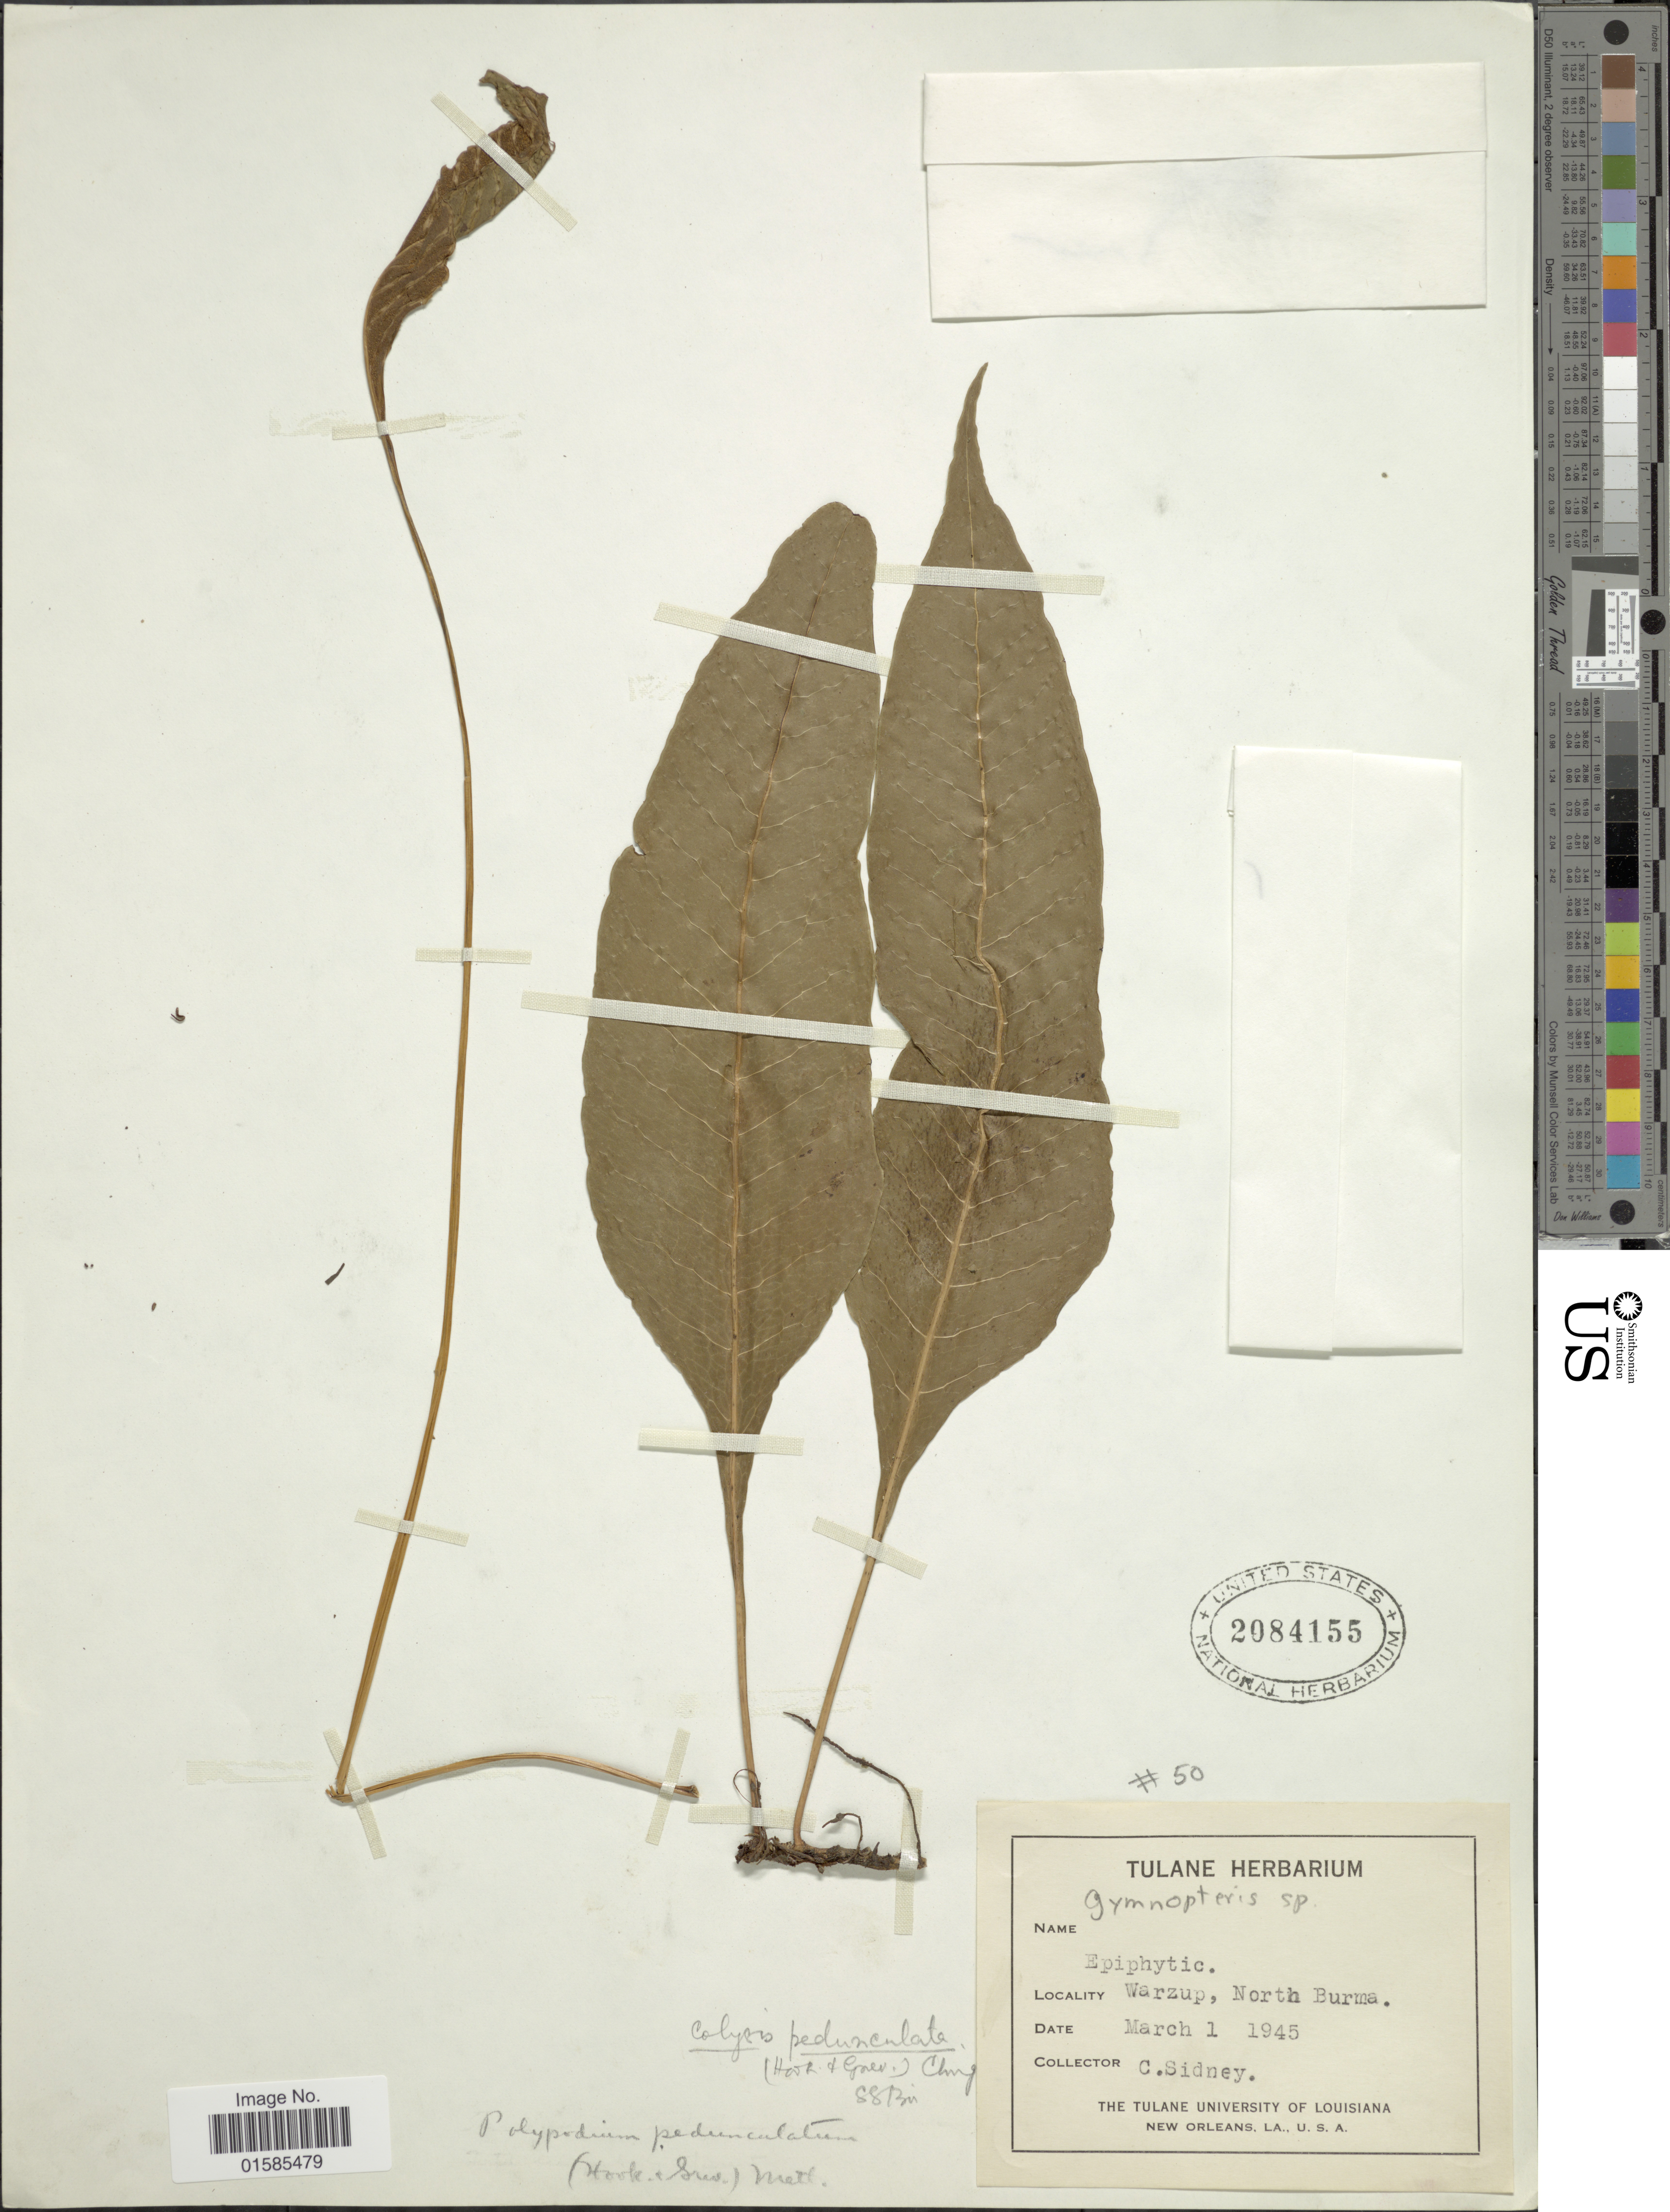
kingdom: Plantae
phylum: Tracheophyta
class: Polypodiopsida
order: Polypodiales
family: Polypodiaceae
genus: Leptochilus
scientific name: Leptochilus pedunculatus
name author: (Hook. & Grev.) Fraser-Jenk.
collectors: C. Sidney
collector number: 50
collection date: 1945-03-01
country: Myanmar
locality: Warzup, North Burma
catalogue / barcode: US 2084155